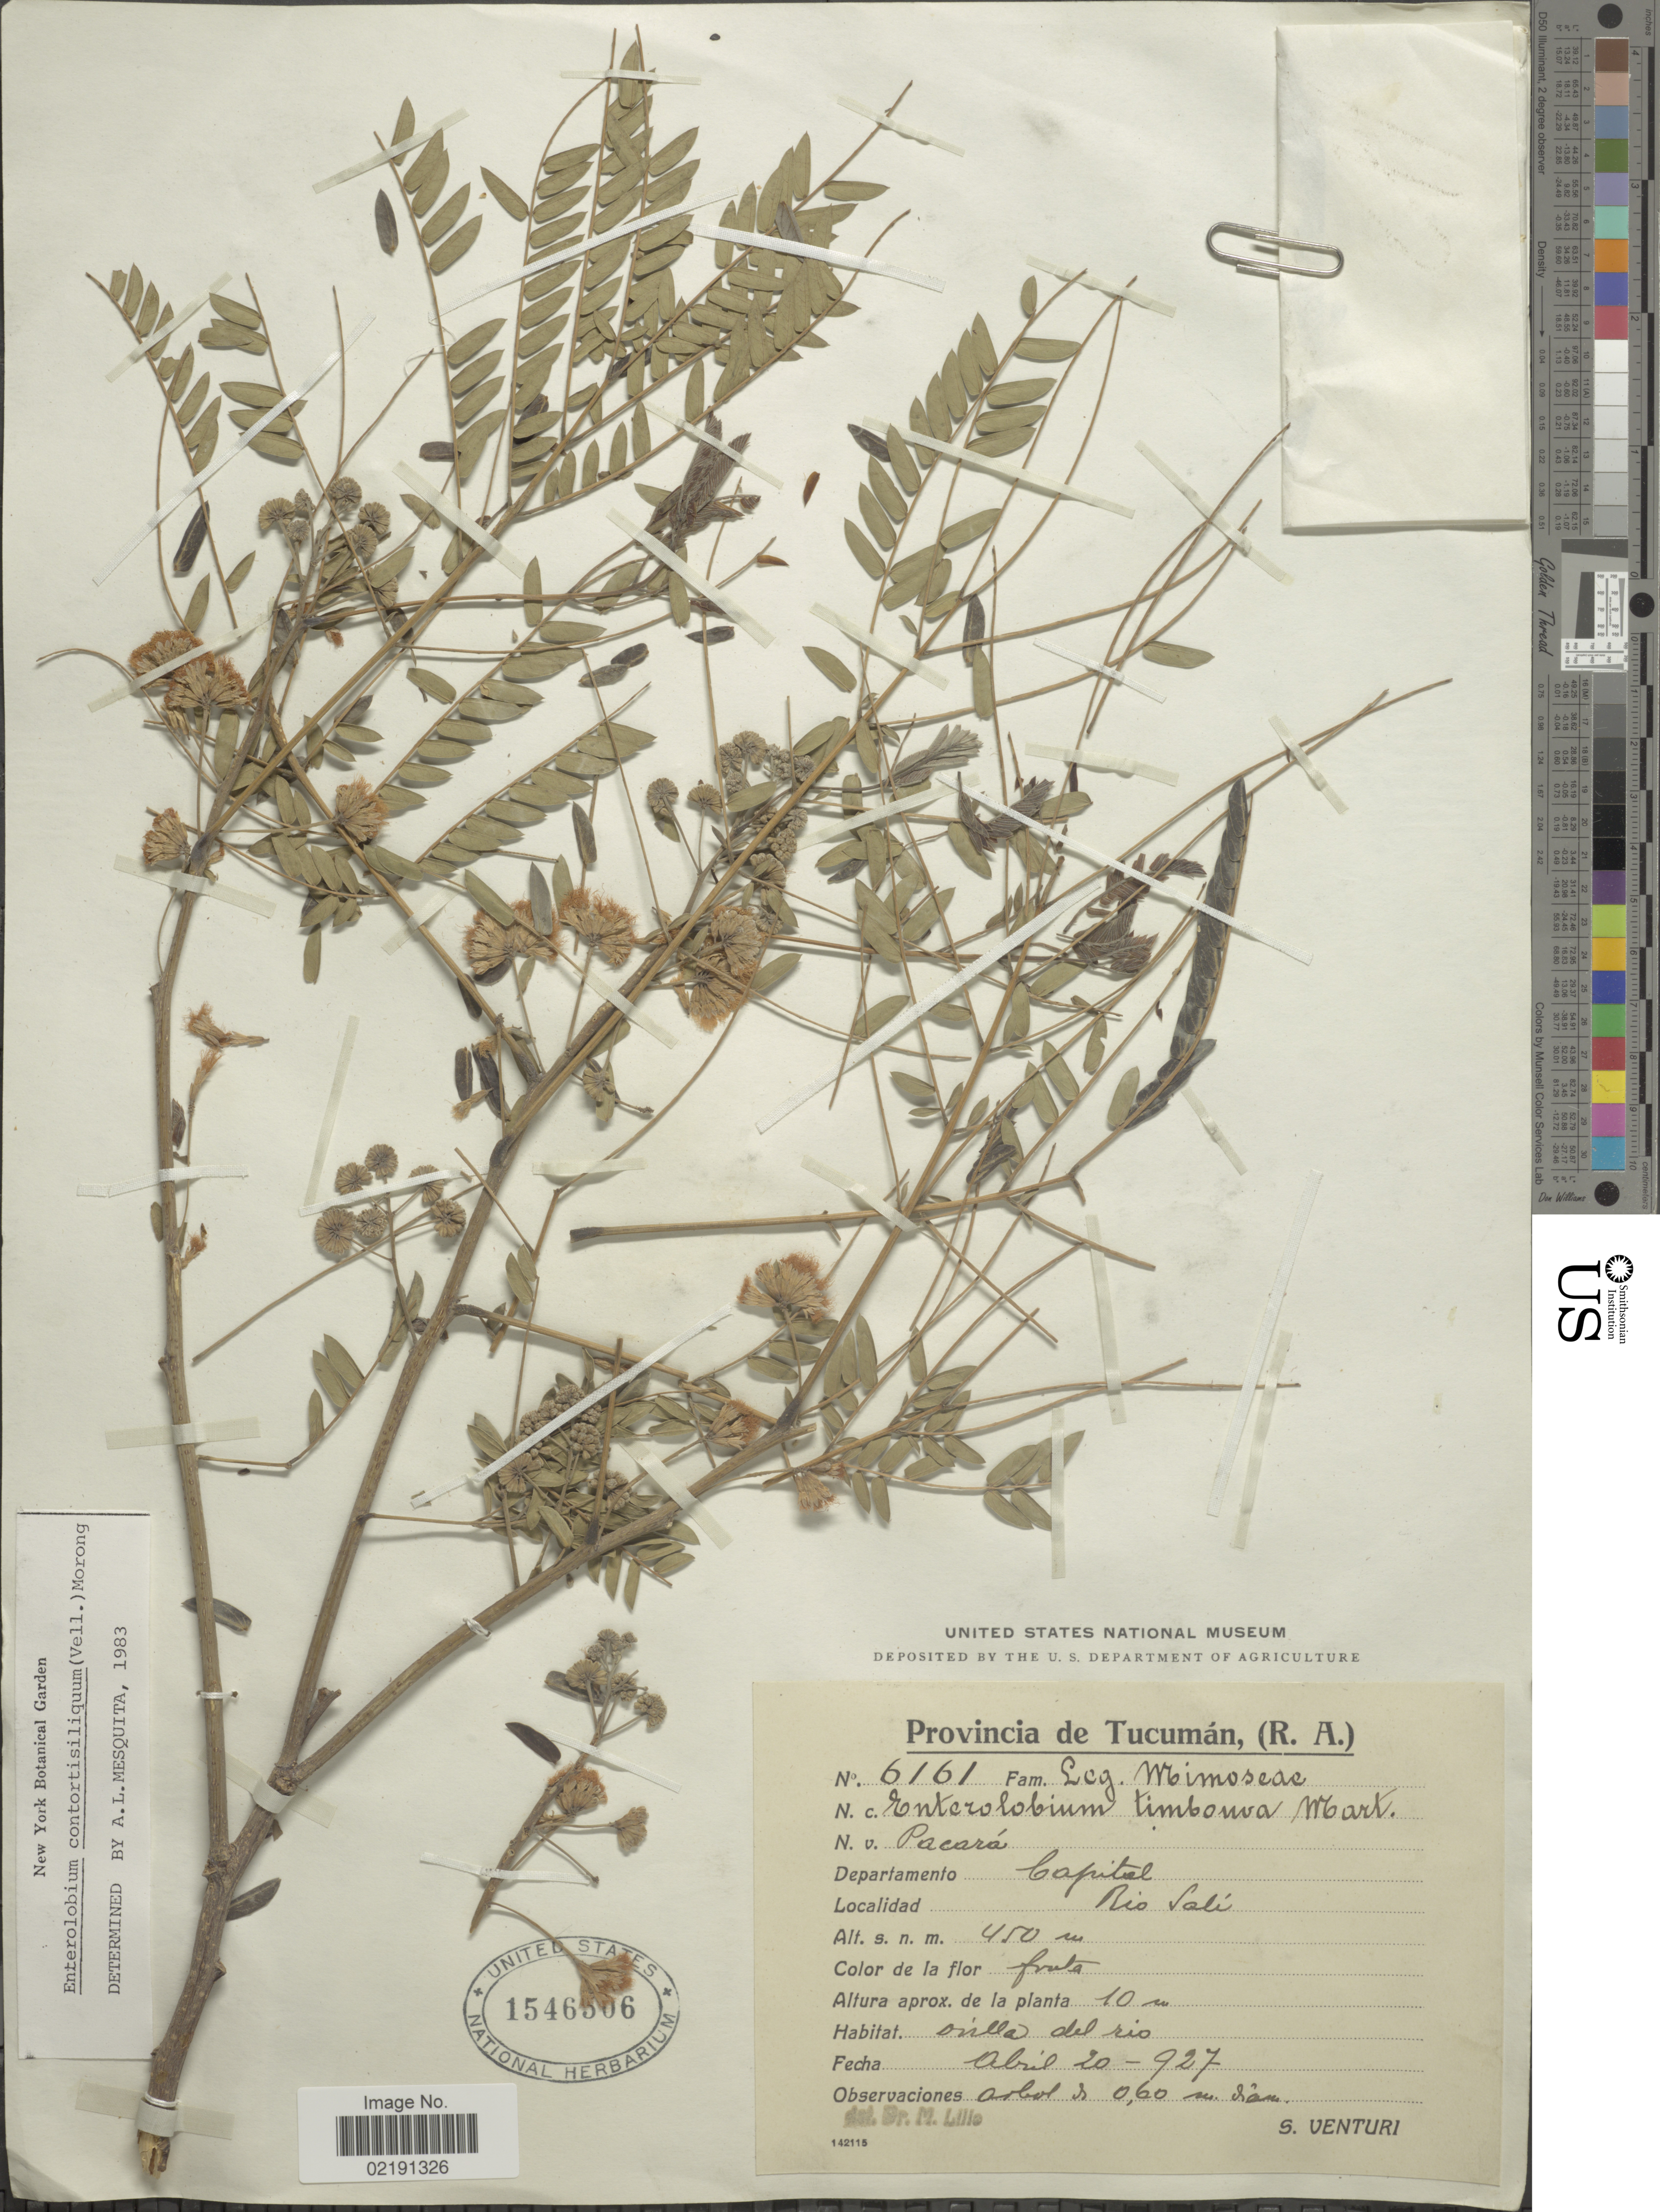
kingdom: Plantae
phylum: Tracheophyta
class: Magnoliopsida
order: Fabales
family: Fabaceae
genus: Enterolobium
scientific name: Enterolobium contortisiliquum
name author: (Vell.) Morong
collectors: S. Venturi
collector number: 6161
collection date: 1927-04-20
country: Argentina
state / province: Tucuman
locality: Provincia de Tucumán, (R.A.). Departamento Capital. Rio Salí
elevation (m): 450